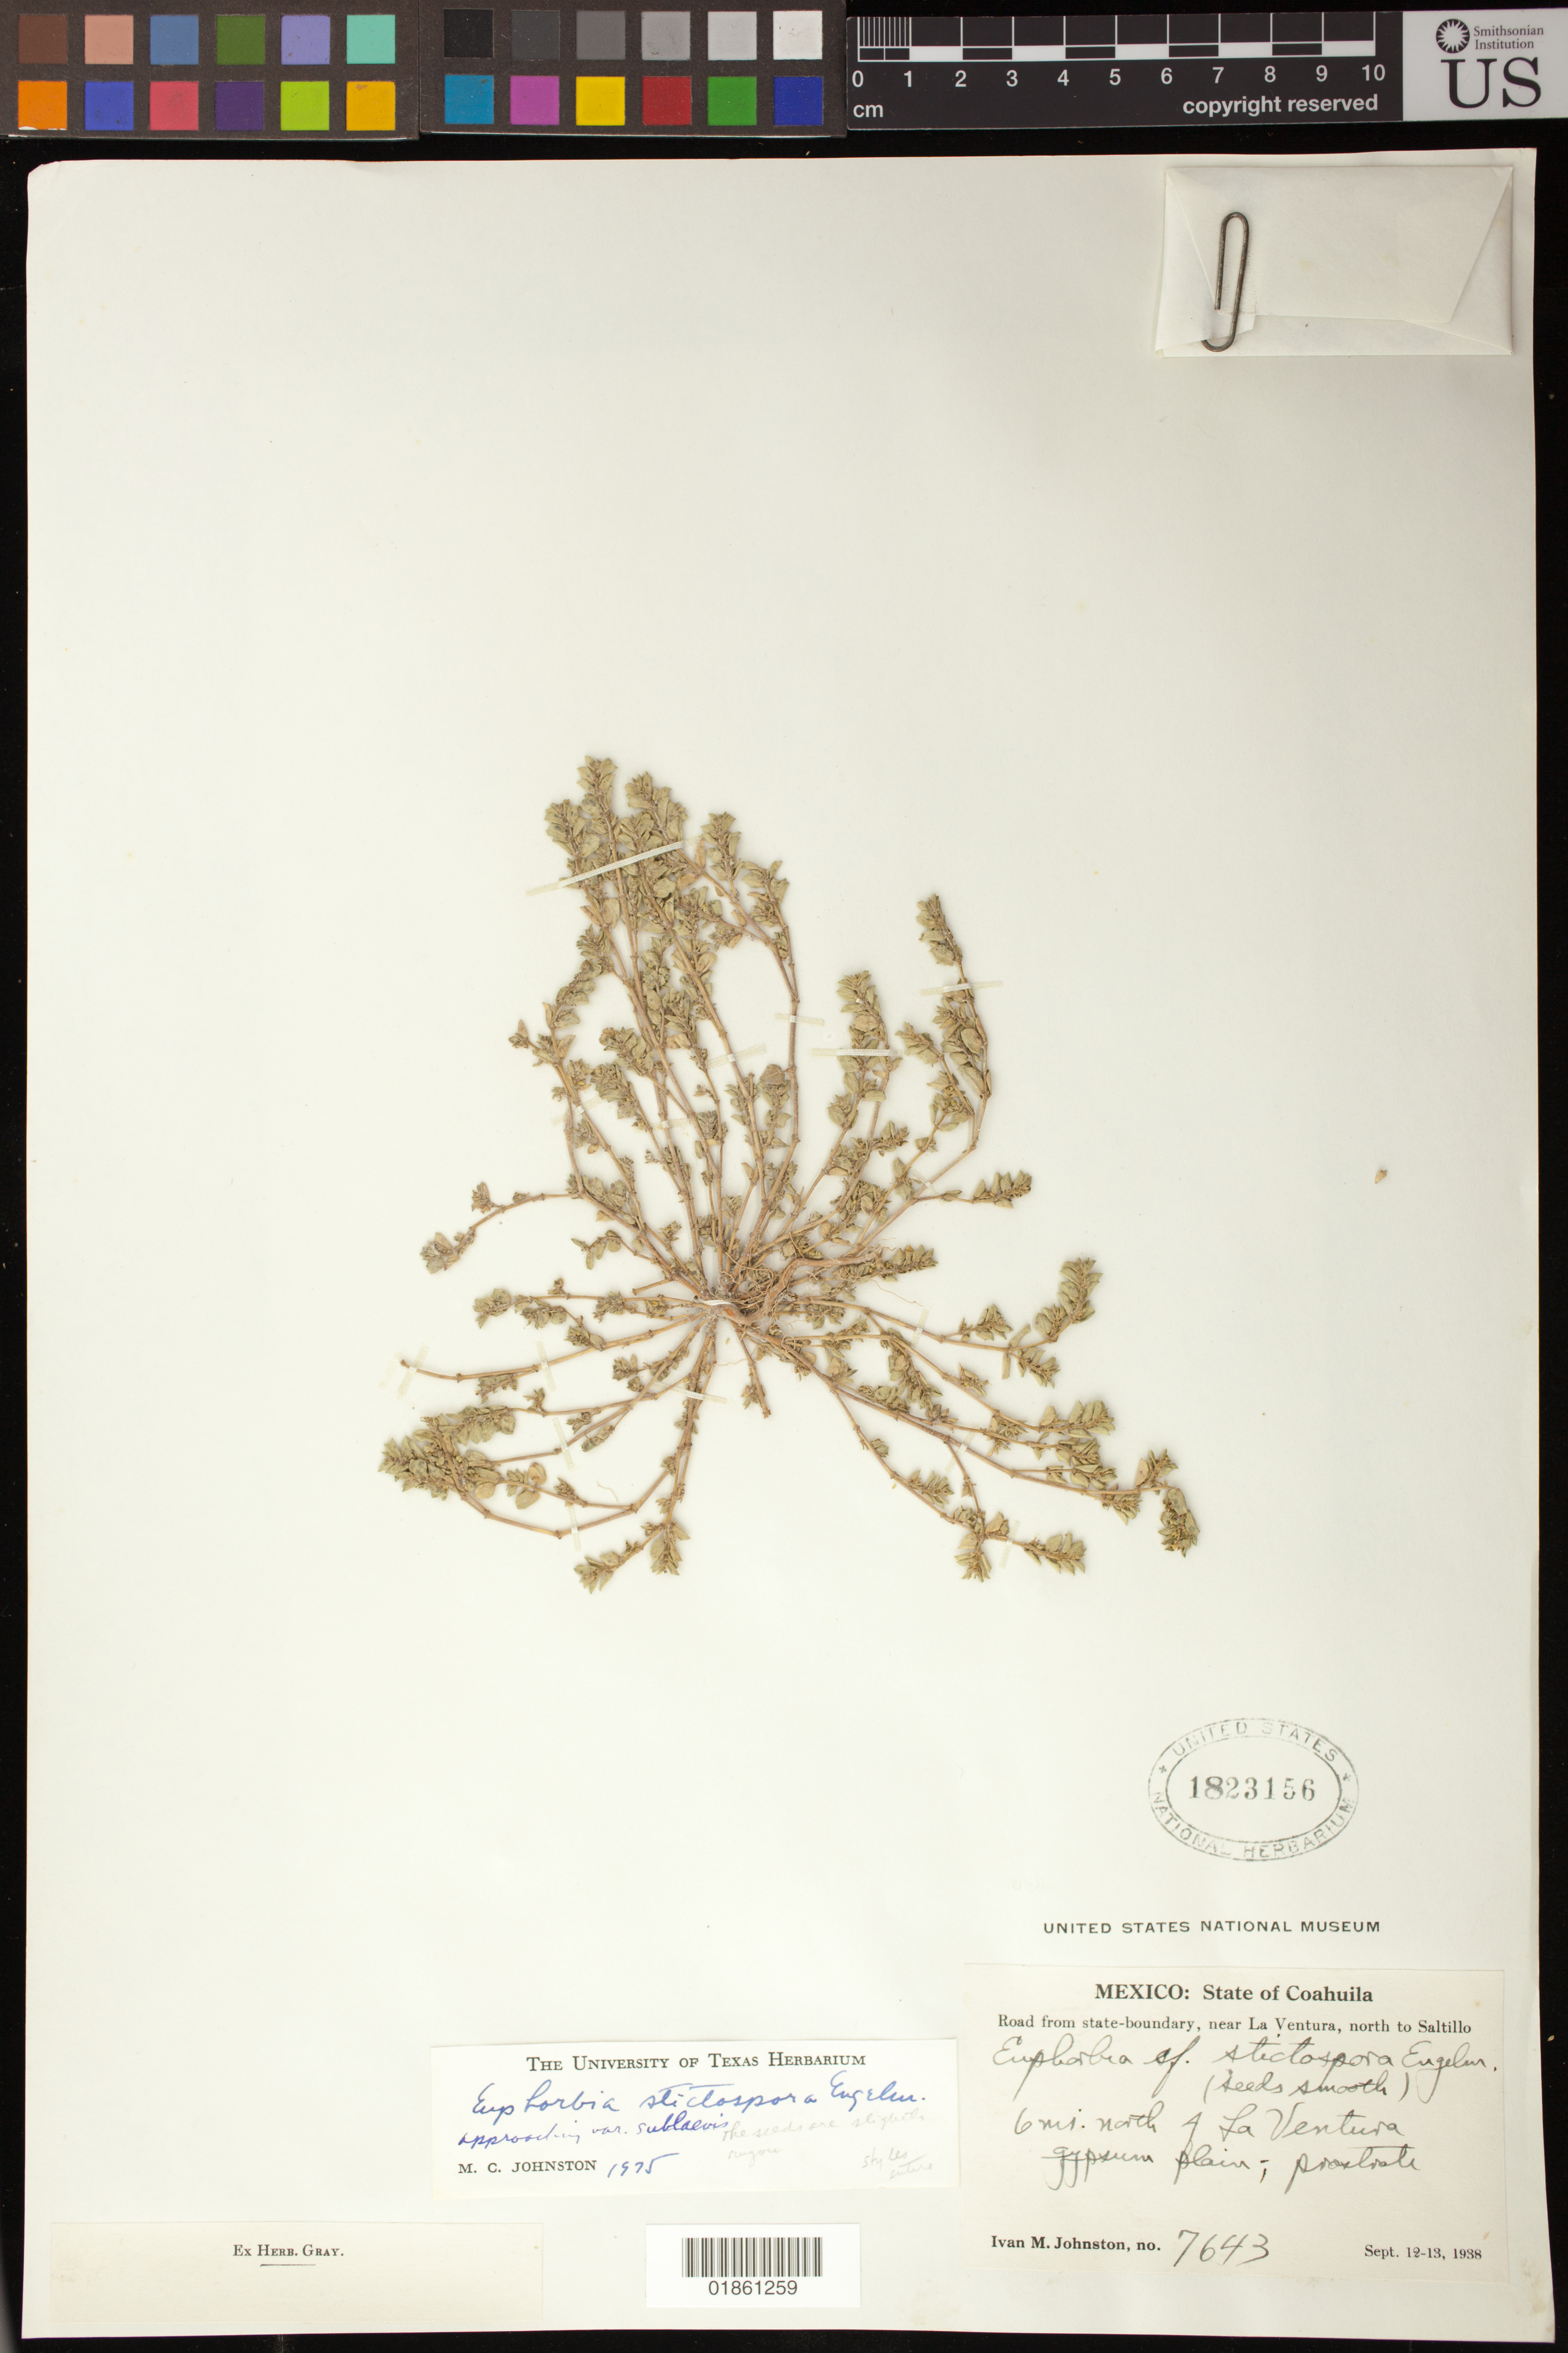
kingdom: Plantae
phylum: Tracheophyta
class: Magnoliopsida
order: Malpighiales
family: Euphorbiaceae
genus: Euphorbia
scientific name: Euphorbia sp.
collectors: I.M. Johnston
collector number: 7643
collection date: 1938-09-12/1938-09-13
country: Mexico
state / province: Coahuila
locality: Road from state-boundary, near La Ventura, north to Saltillo; 6 mi. north of La Ventura gypsum plain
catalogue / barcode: US 1823156